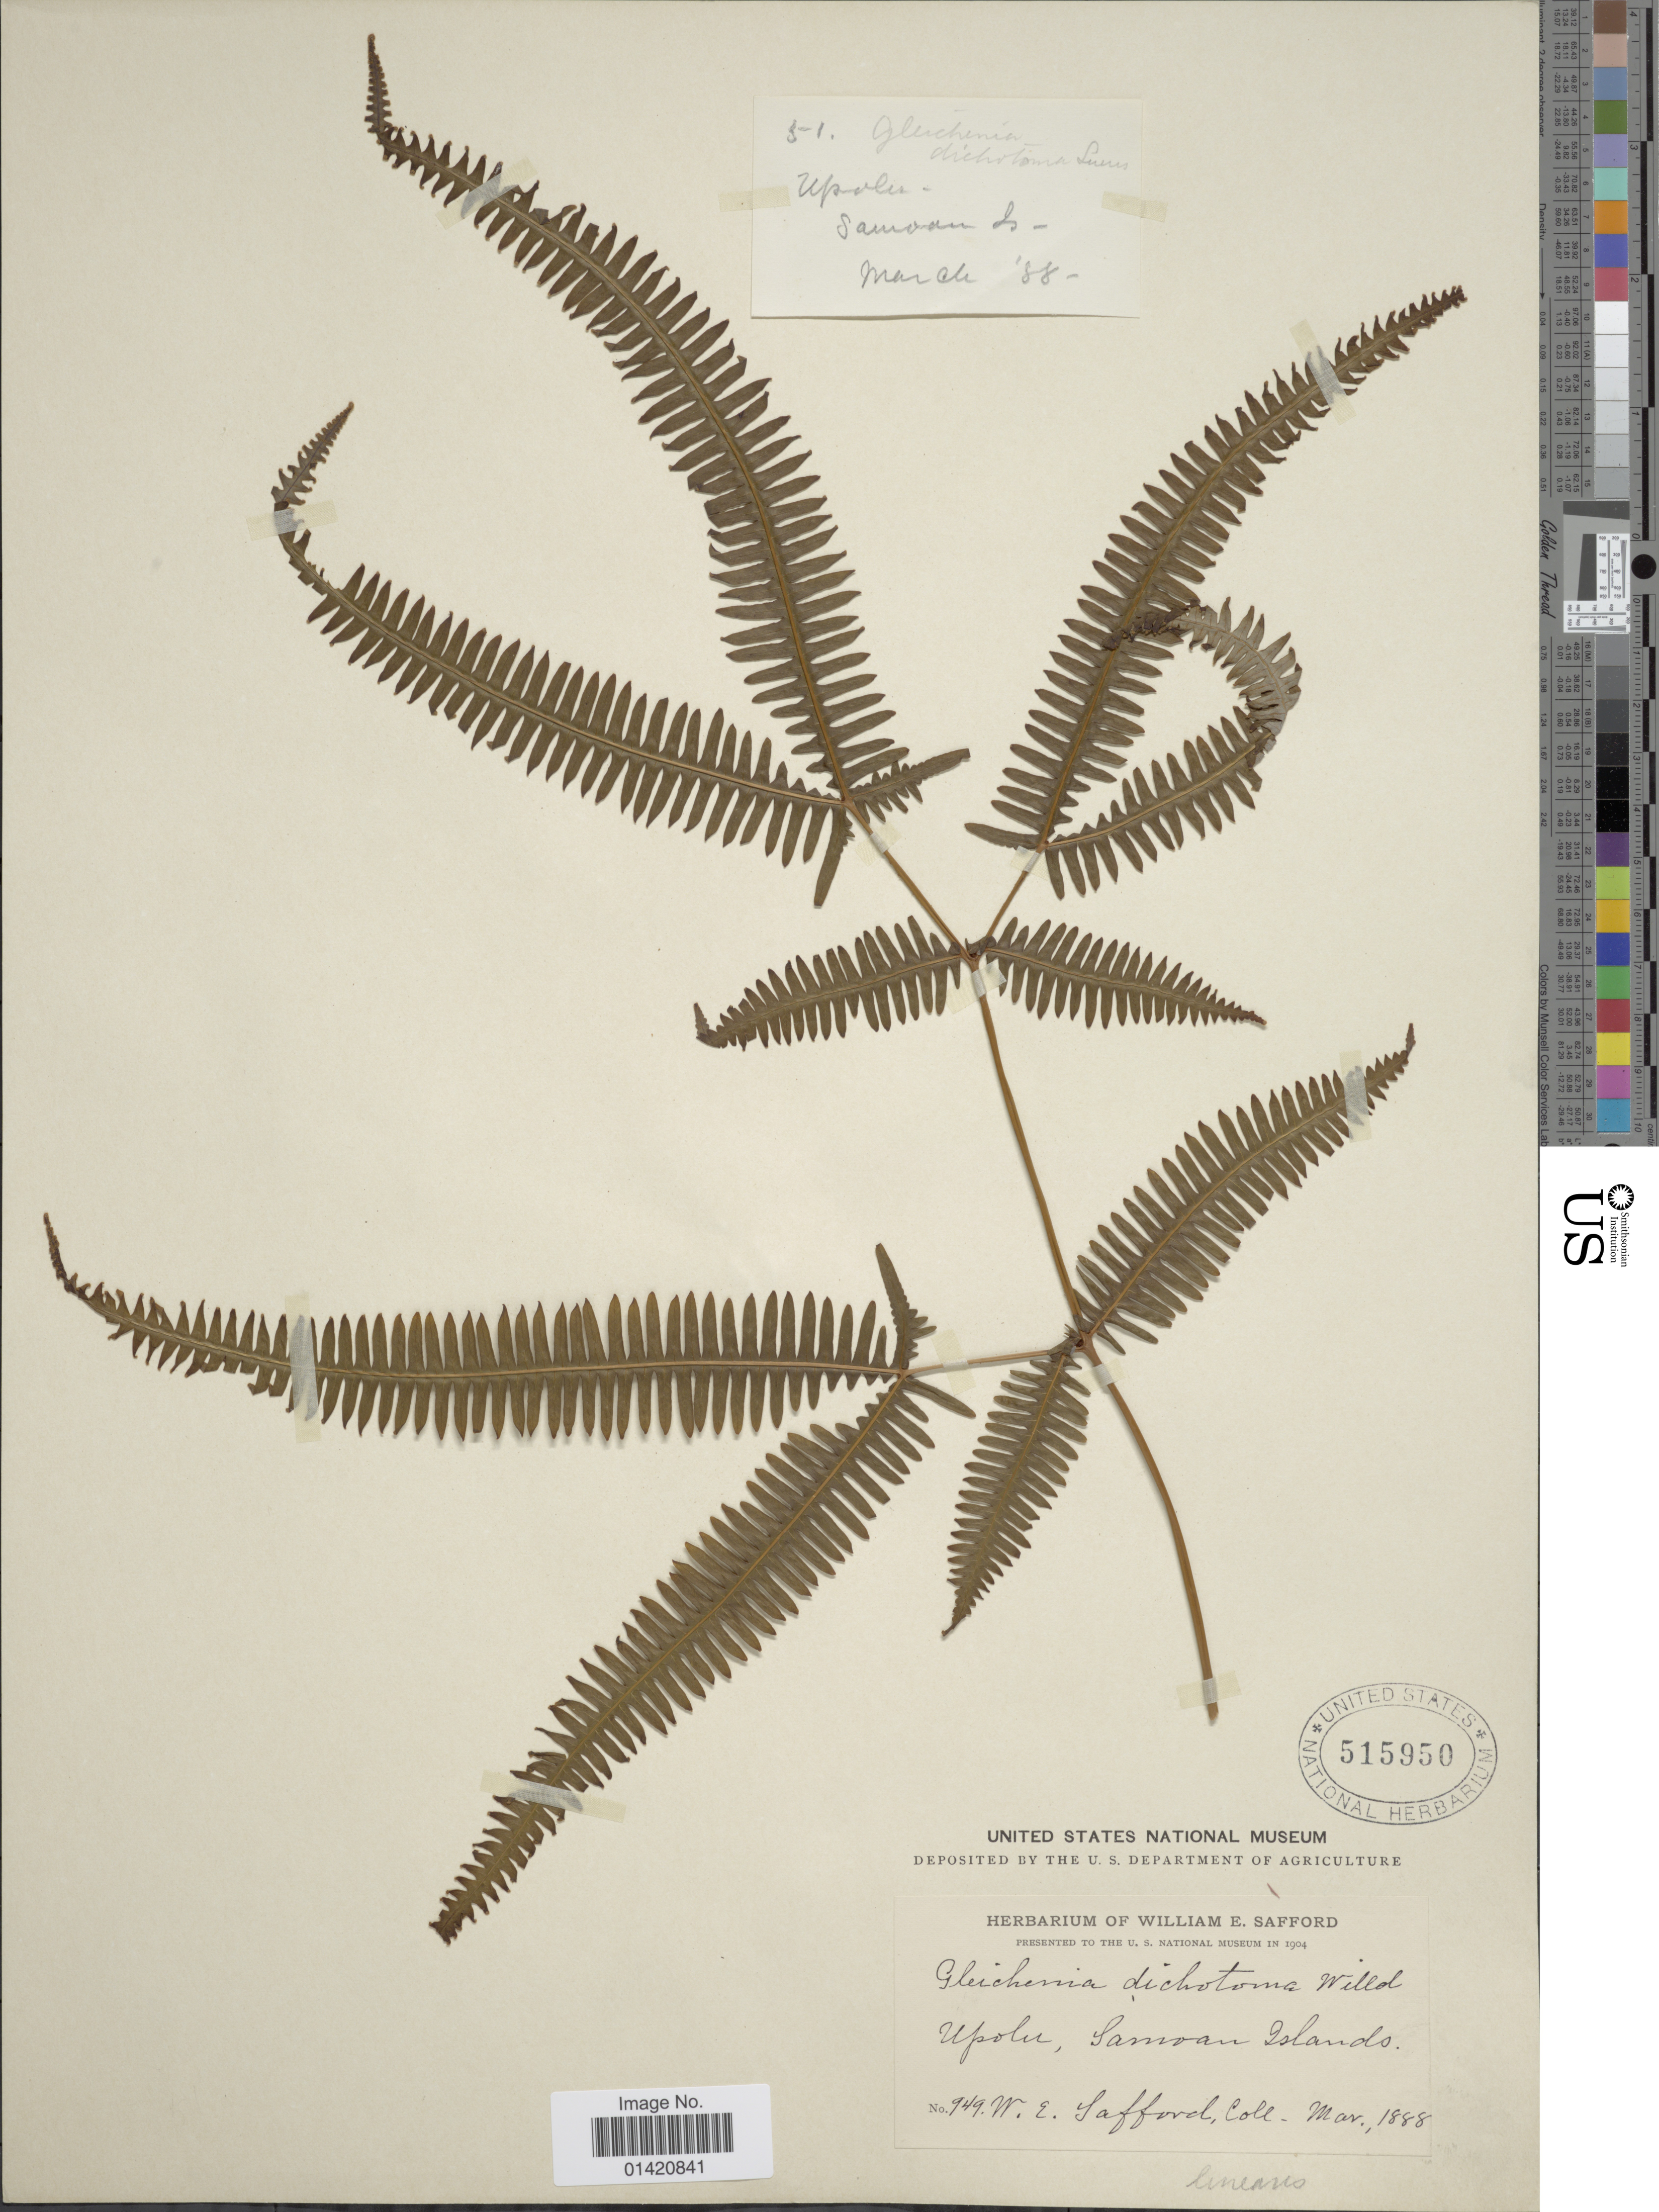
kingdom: Plantae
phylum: Tracheophyta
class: Polypodiopsida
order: Gleicheniales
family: Gleicheniaceae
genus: Dicranopteris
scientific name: Dicranopteris linearis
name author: (Burm. f.) Underw.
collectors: W. E. Safford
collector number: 949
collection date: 1888-03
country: Samoa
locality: Upolu, Samoean Islands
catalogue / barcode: US 515950